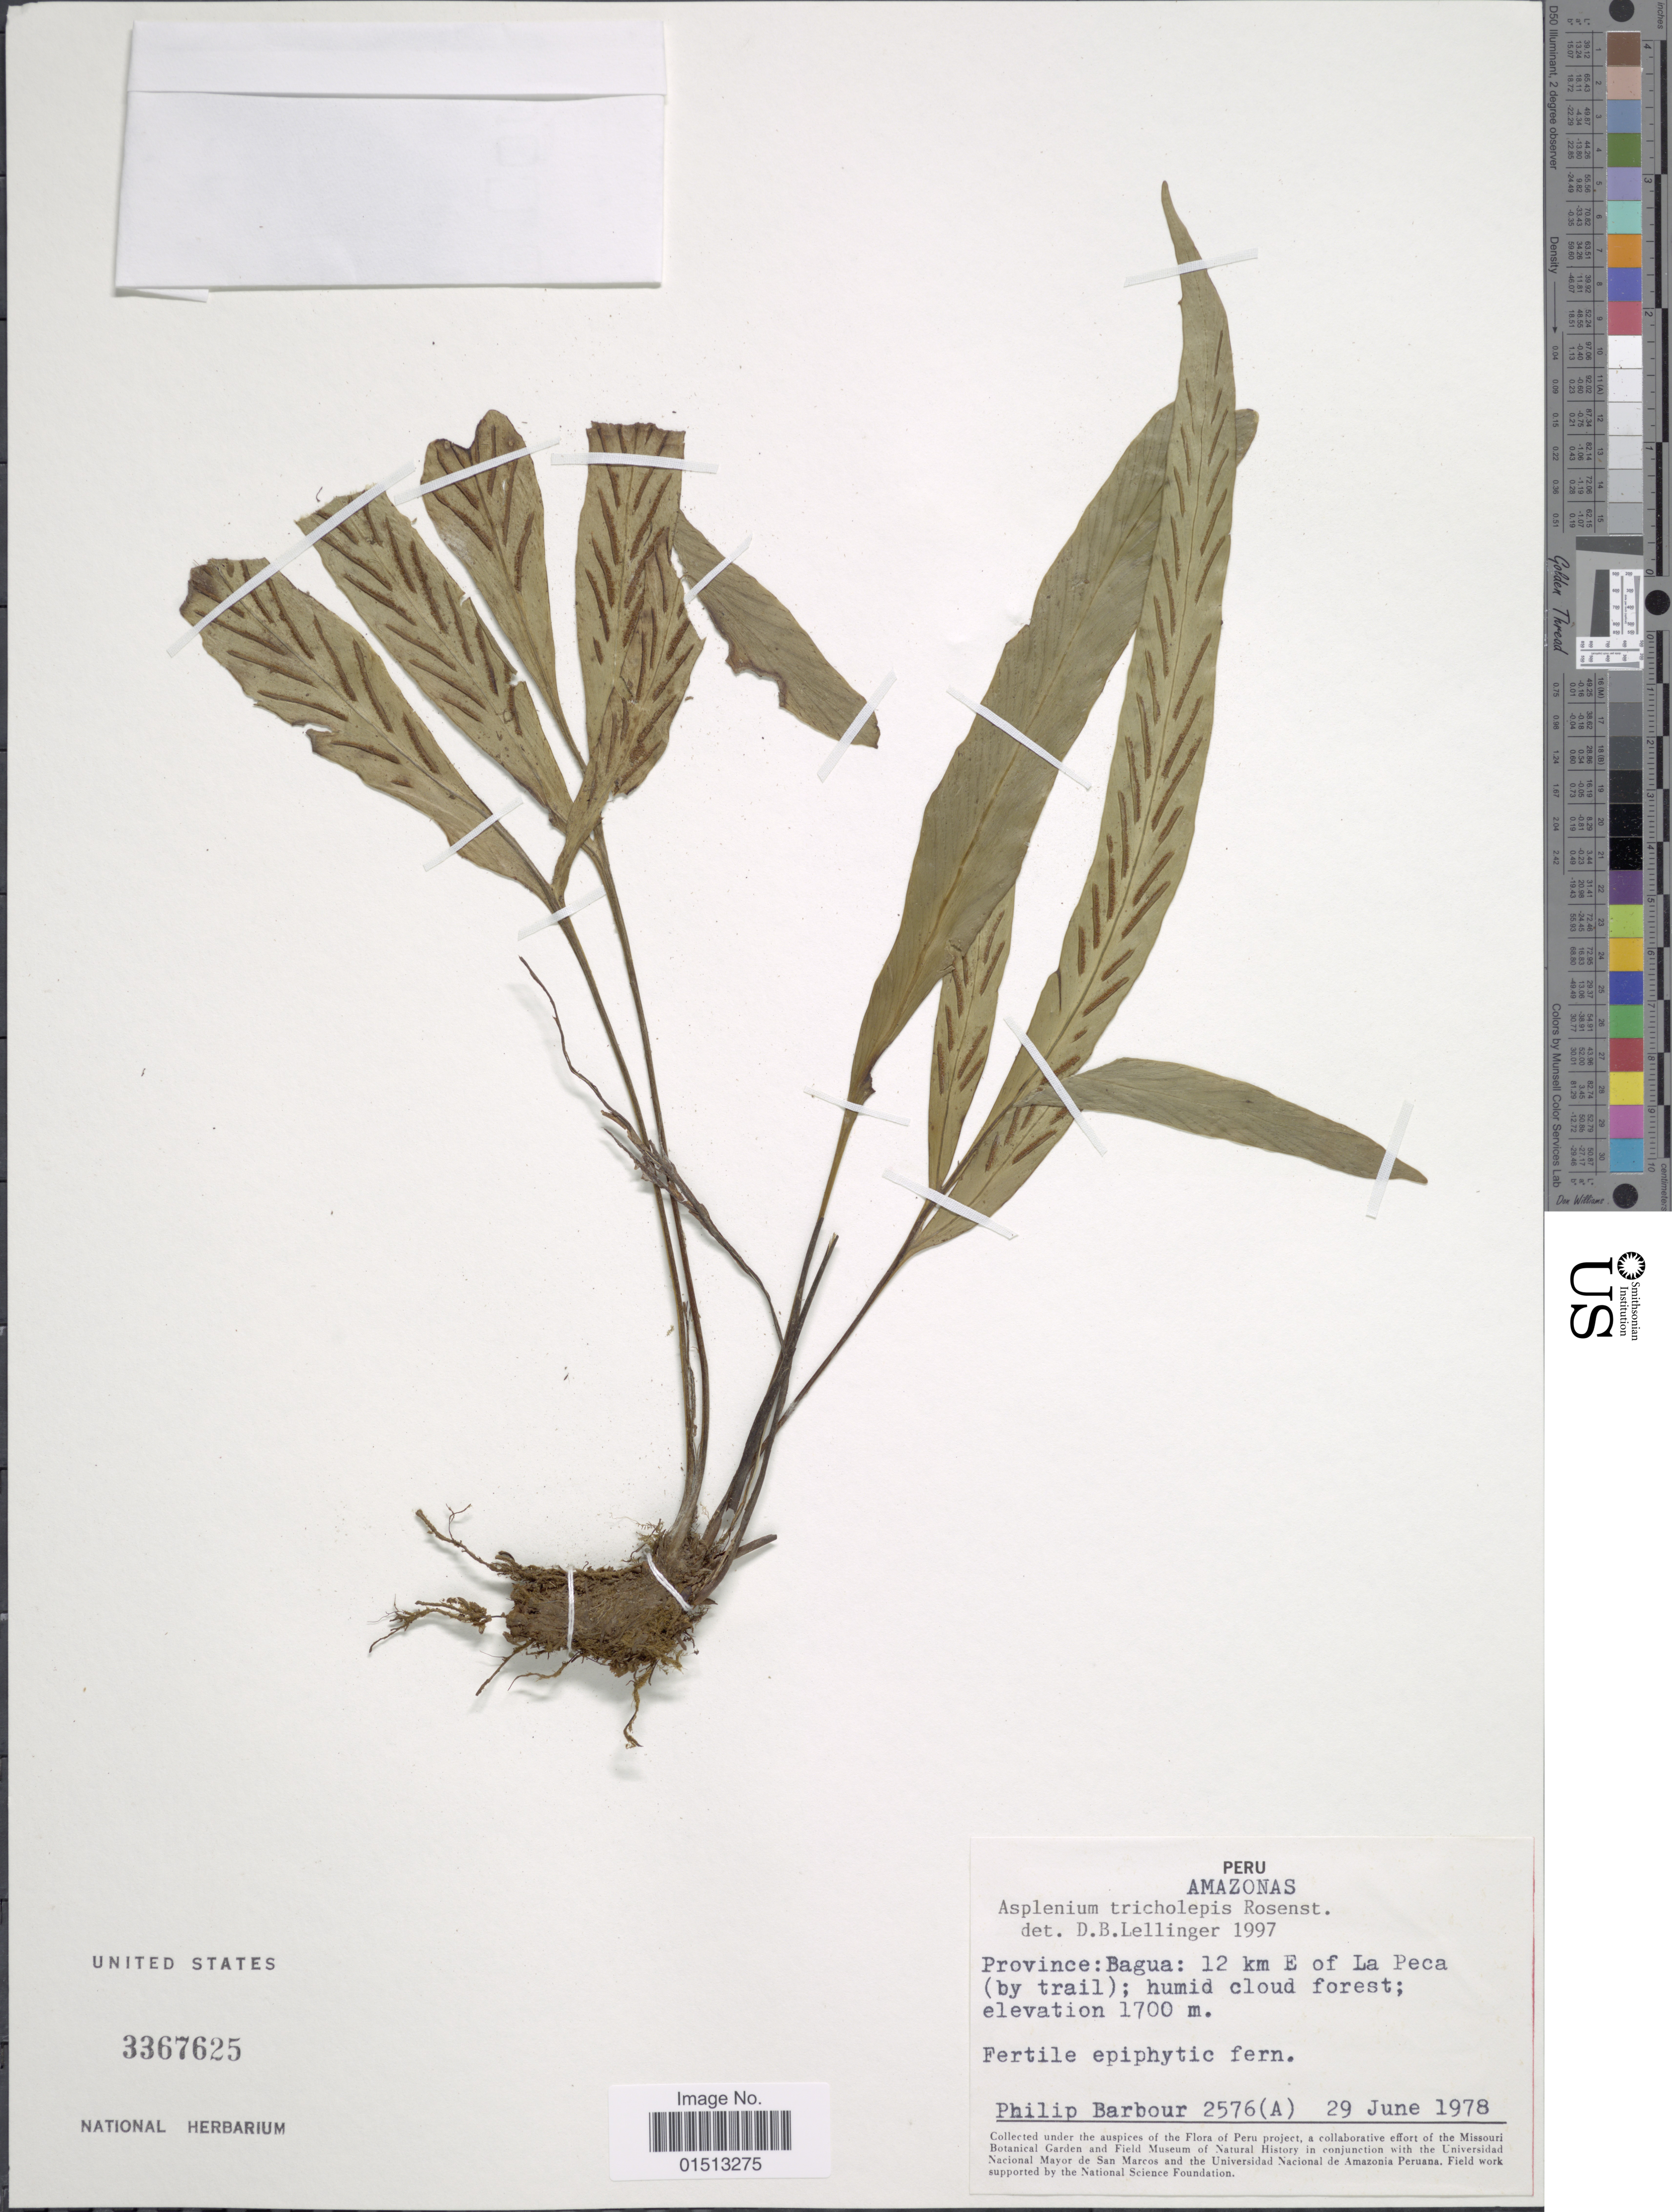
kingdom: Plantae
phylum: Tracheophyta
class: Polypodiopsida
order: Polypodiales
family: Aspleniaceae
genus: Asplenium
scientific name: Asplenium tricholepis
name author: Rosenst.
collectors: P. Barbour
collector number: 2576 (A)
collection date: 1978-06-29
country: Peru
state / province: Amazonas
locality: Province: Bagua: 12 km E of La Peca (by trail).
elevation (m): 1700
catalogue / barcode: US 3367625